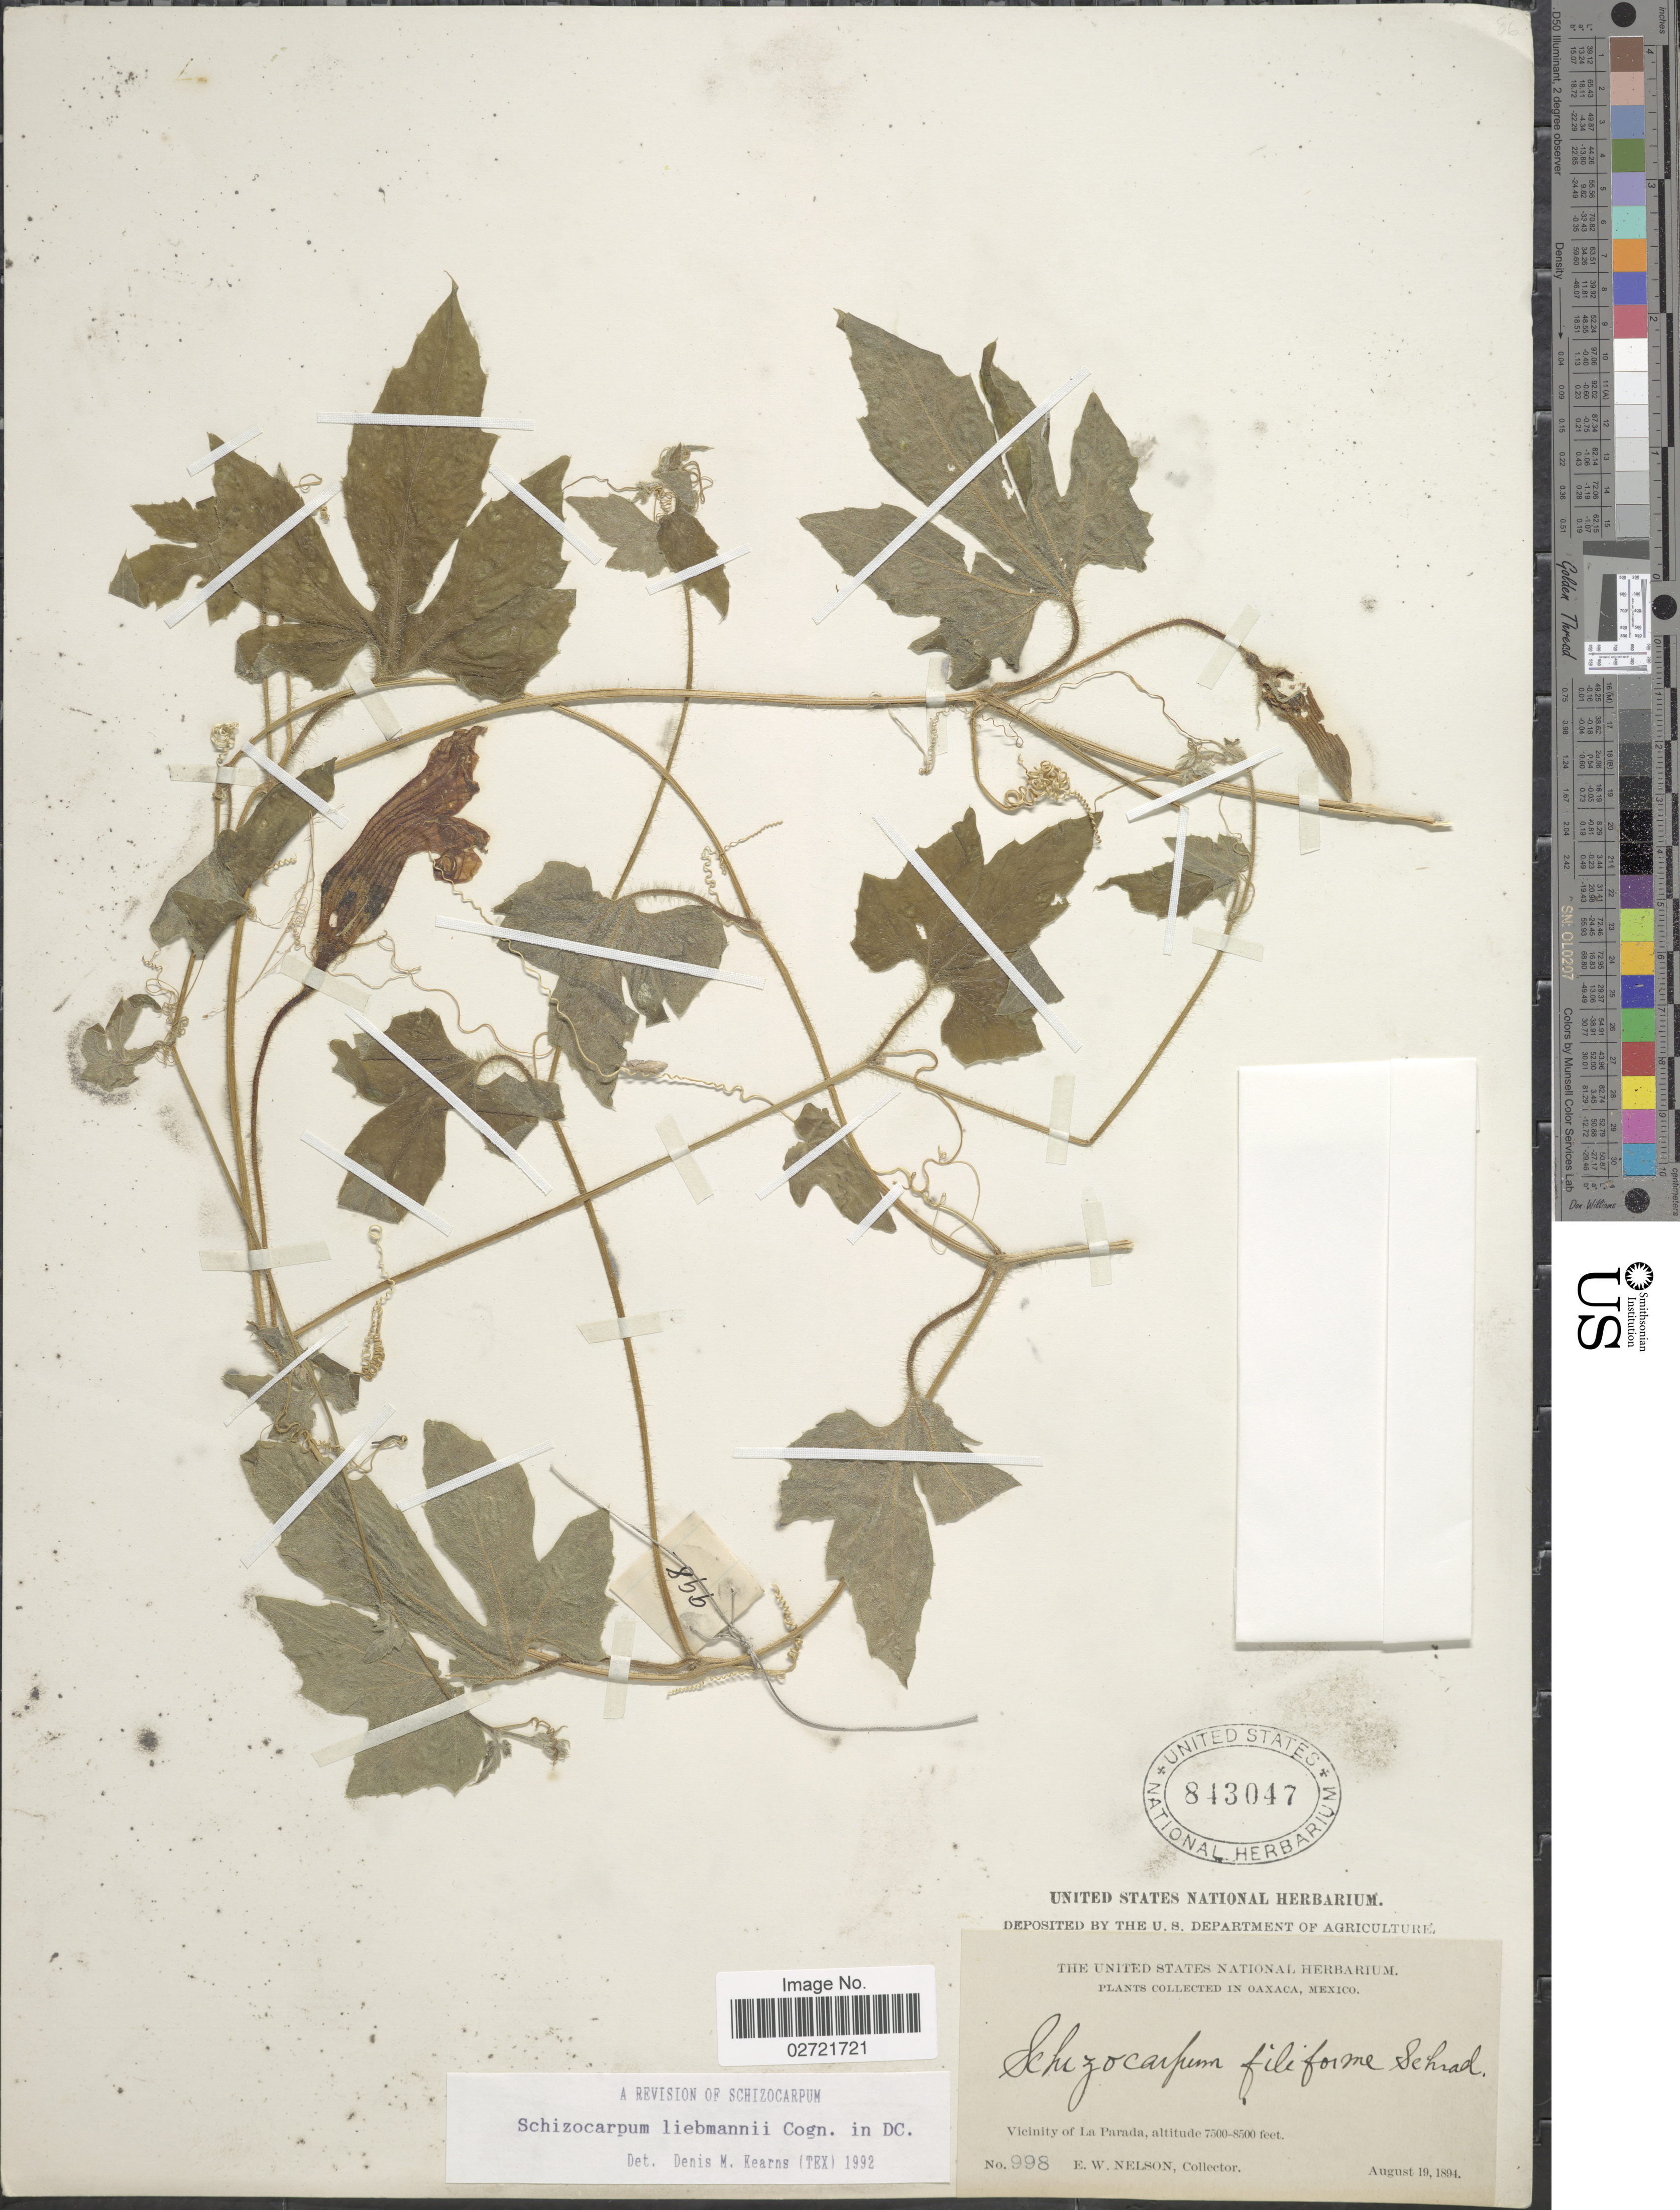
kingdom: Plantae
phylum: Tracheophyta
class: Magnoliopsida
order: Cucurbitales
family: Cucurbitaceae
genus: Schizocarpum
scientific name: Schizocarpum liebmannii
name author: Cogn. in A. DC.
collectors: E. W. Nelson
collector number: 998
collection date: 1894-08-19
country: Mexico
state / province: Oaxaca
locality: Vicinity of La Parada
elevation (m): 2286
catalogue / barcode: US 843047